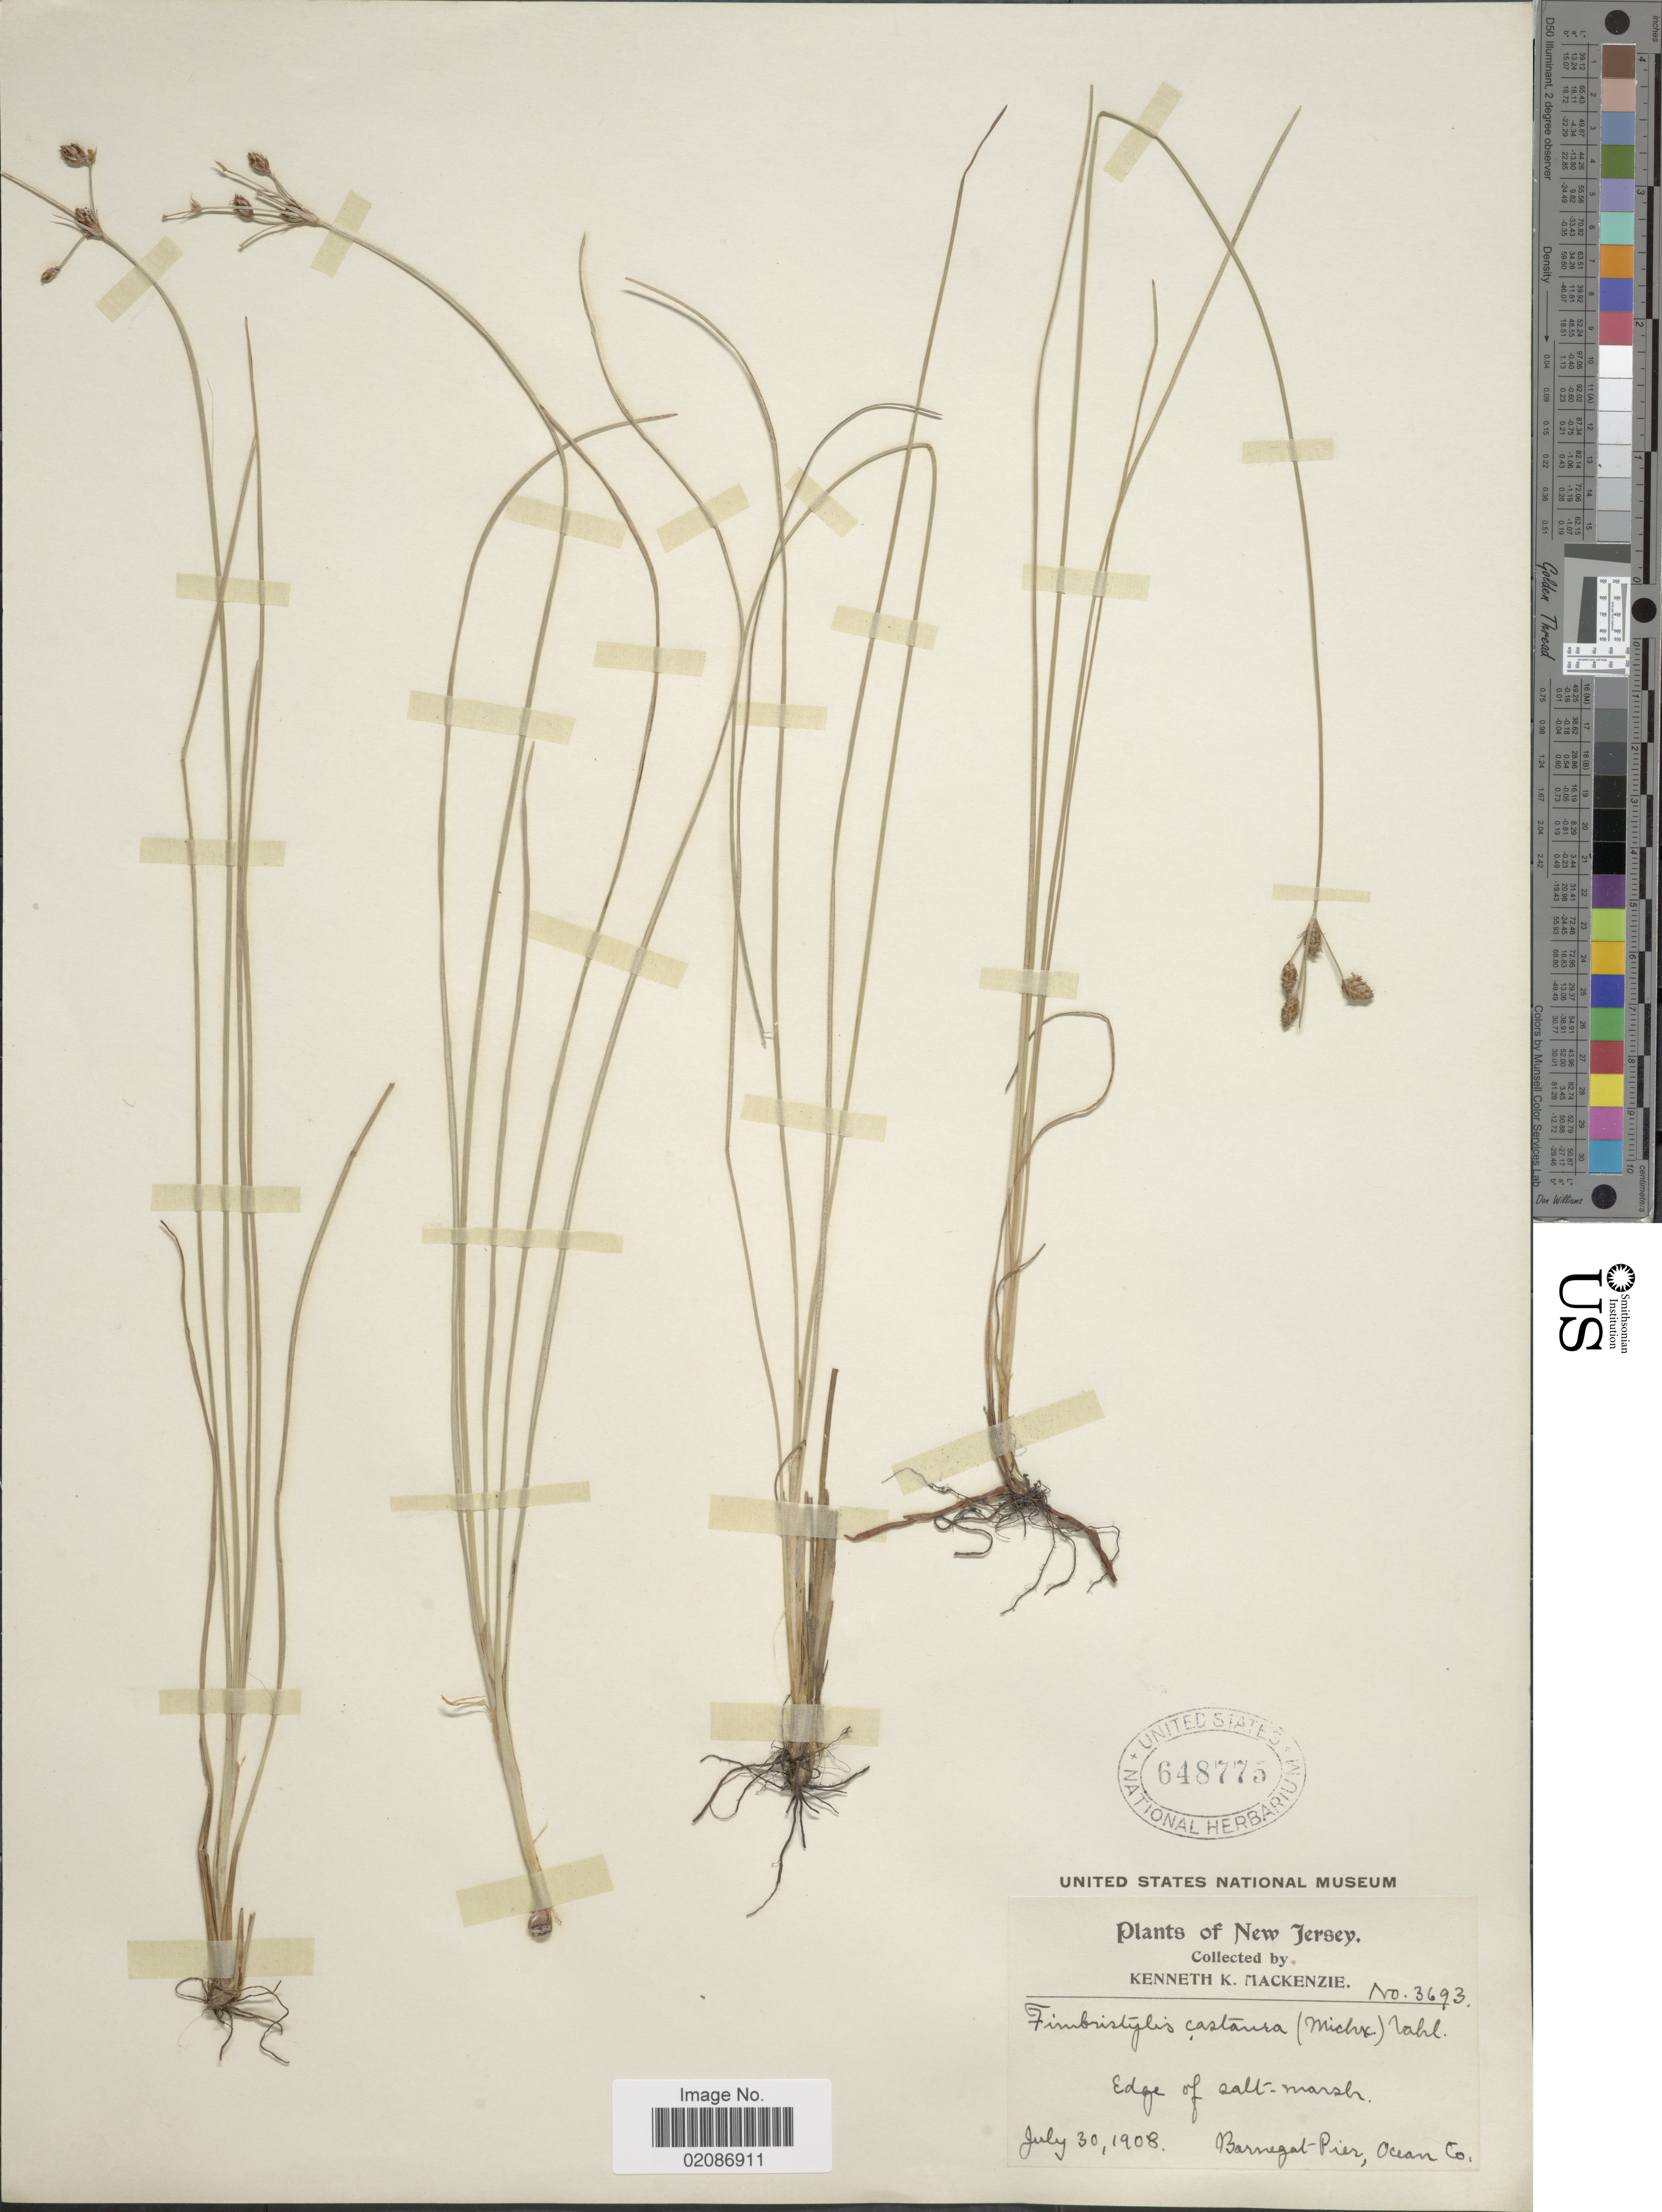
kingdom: Plantae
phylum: Tracheophyta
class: Liliopsida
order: Poales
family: Cyperaceae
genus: Fimbristylis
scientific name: Fimbristylis castanea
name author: (Michx.) Vahl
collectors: K. K. Mackenzie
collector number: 3693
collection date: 1908-07-30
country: United States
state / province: New Jersey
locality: Edge of salt marsh, Barnegat Pier, Ocean Co.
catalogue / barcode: US 648775